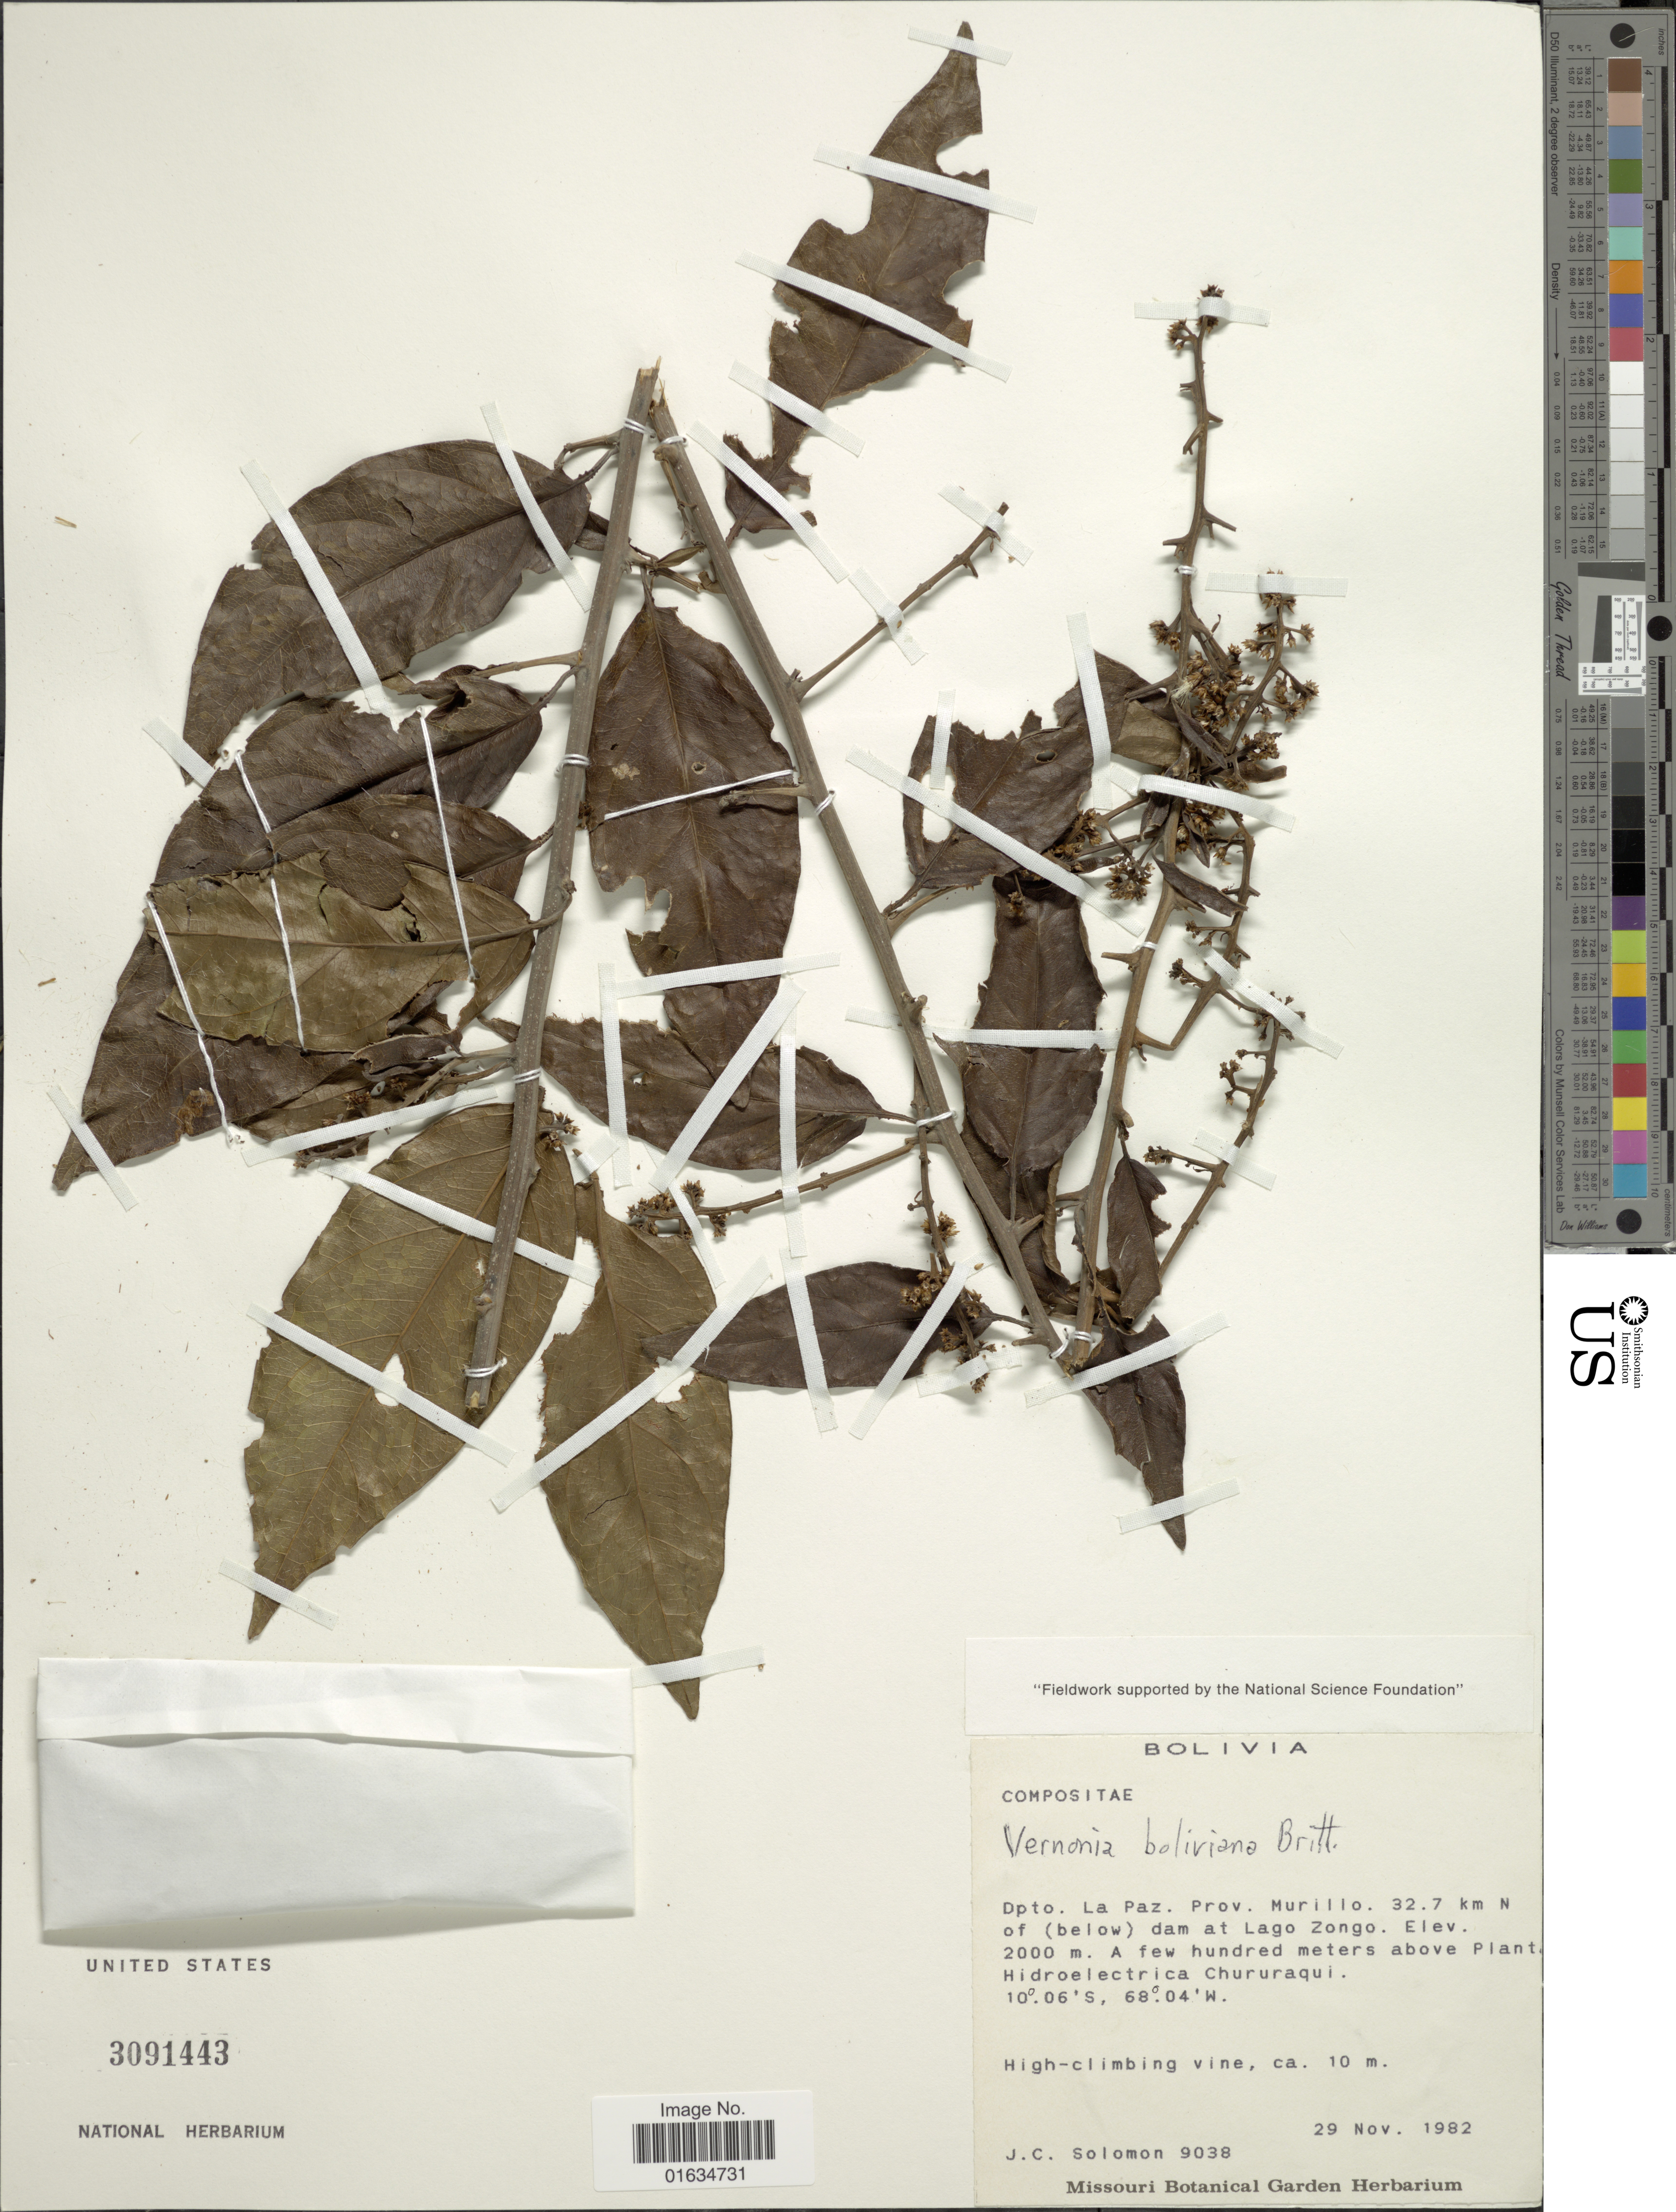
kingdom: Plantae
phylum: Tracheophyta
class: Magnoliopsida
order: Asterales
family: Asteraceae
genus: Critoniopsis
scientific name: Critoniopsis boliviana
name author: (Britton) H. Rob.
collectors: J. C. Solomon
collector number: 9038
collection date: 1982-11-29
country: Bolivia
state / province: La Paz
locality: Prov. Murillo, 32.7 km N of (below) dam atLago Zongo, a few hundred meters above Plant Hidroelectrica Chururaqui.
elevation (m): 2000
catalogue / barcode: US 3091443